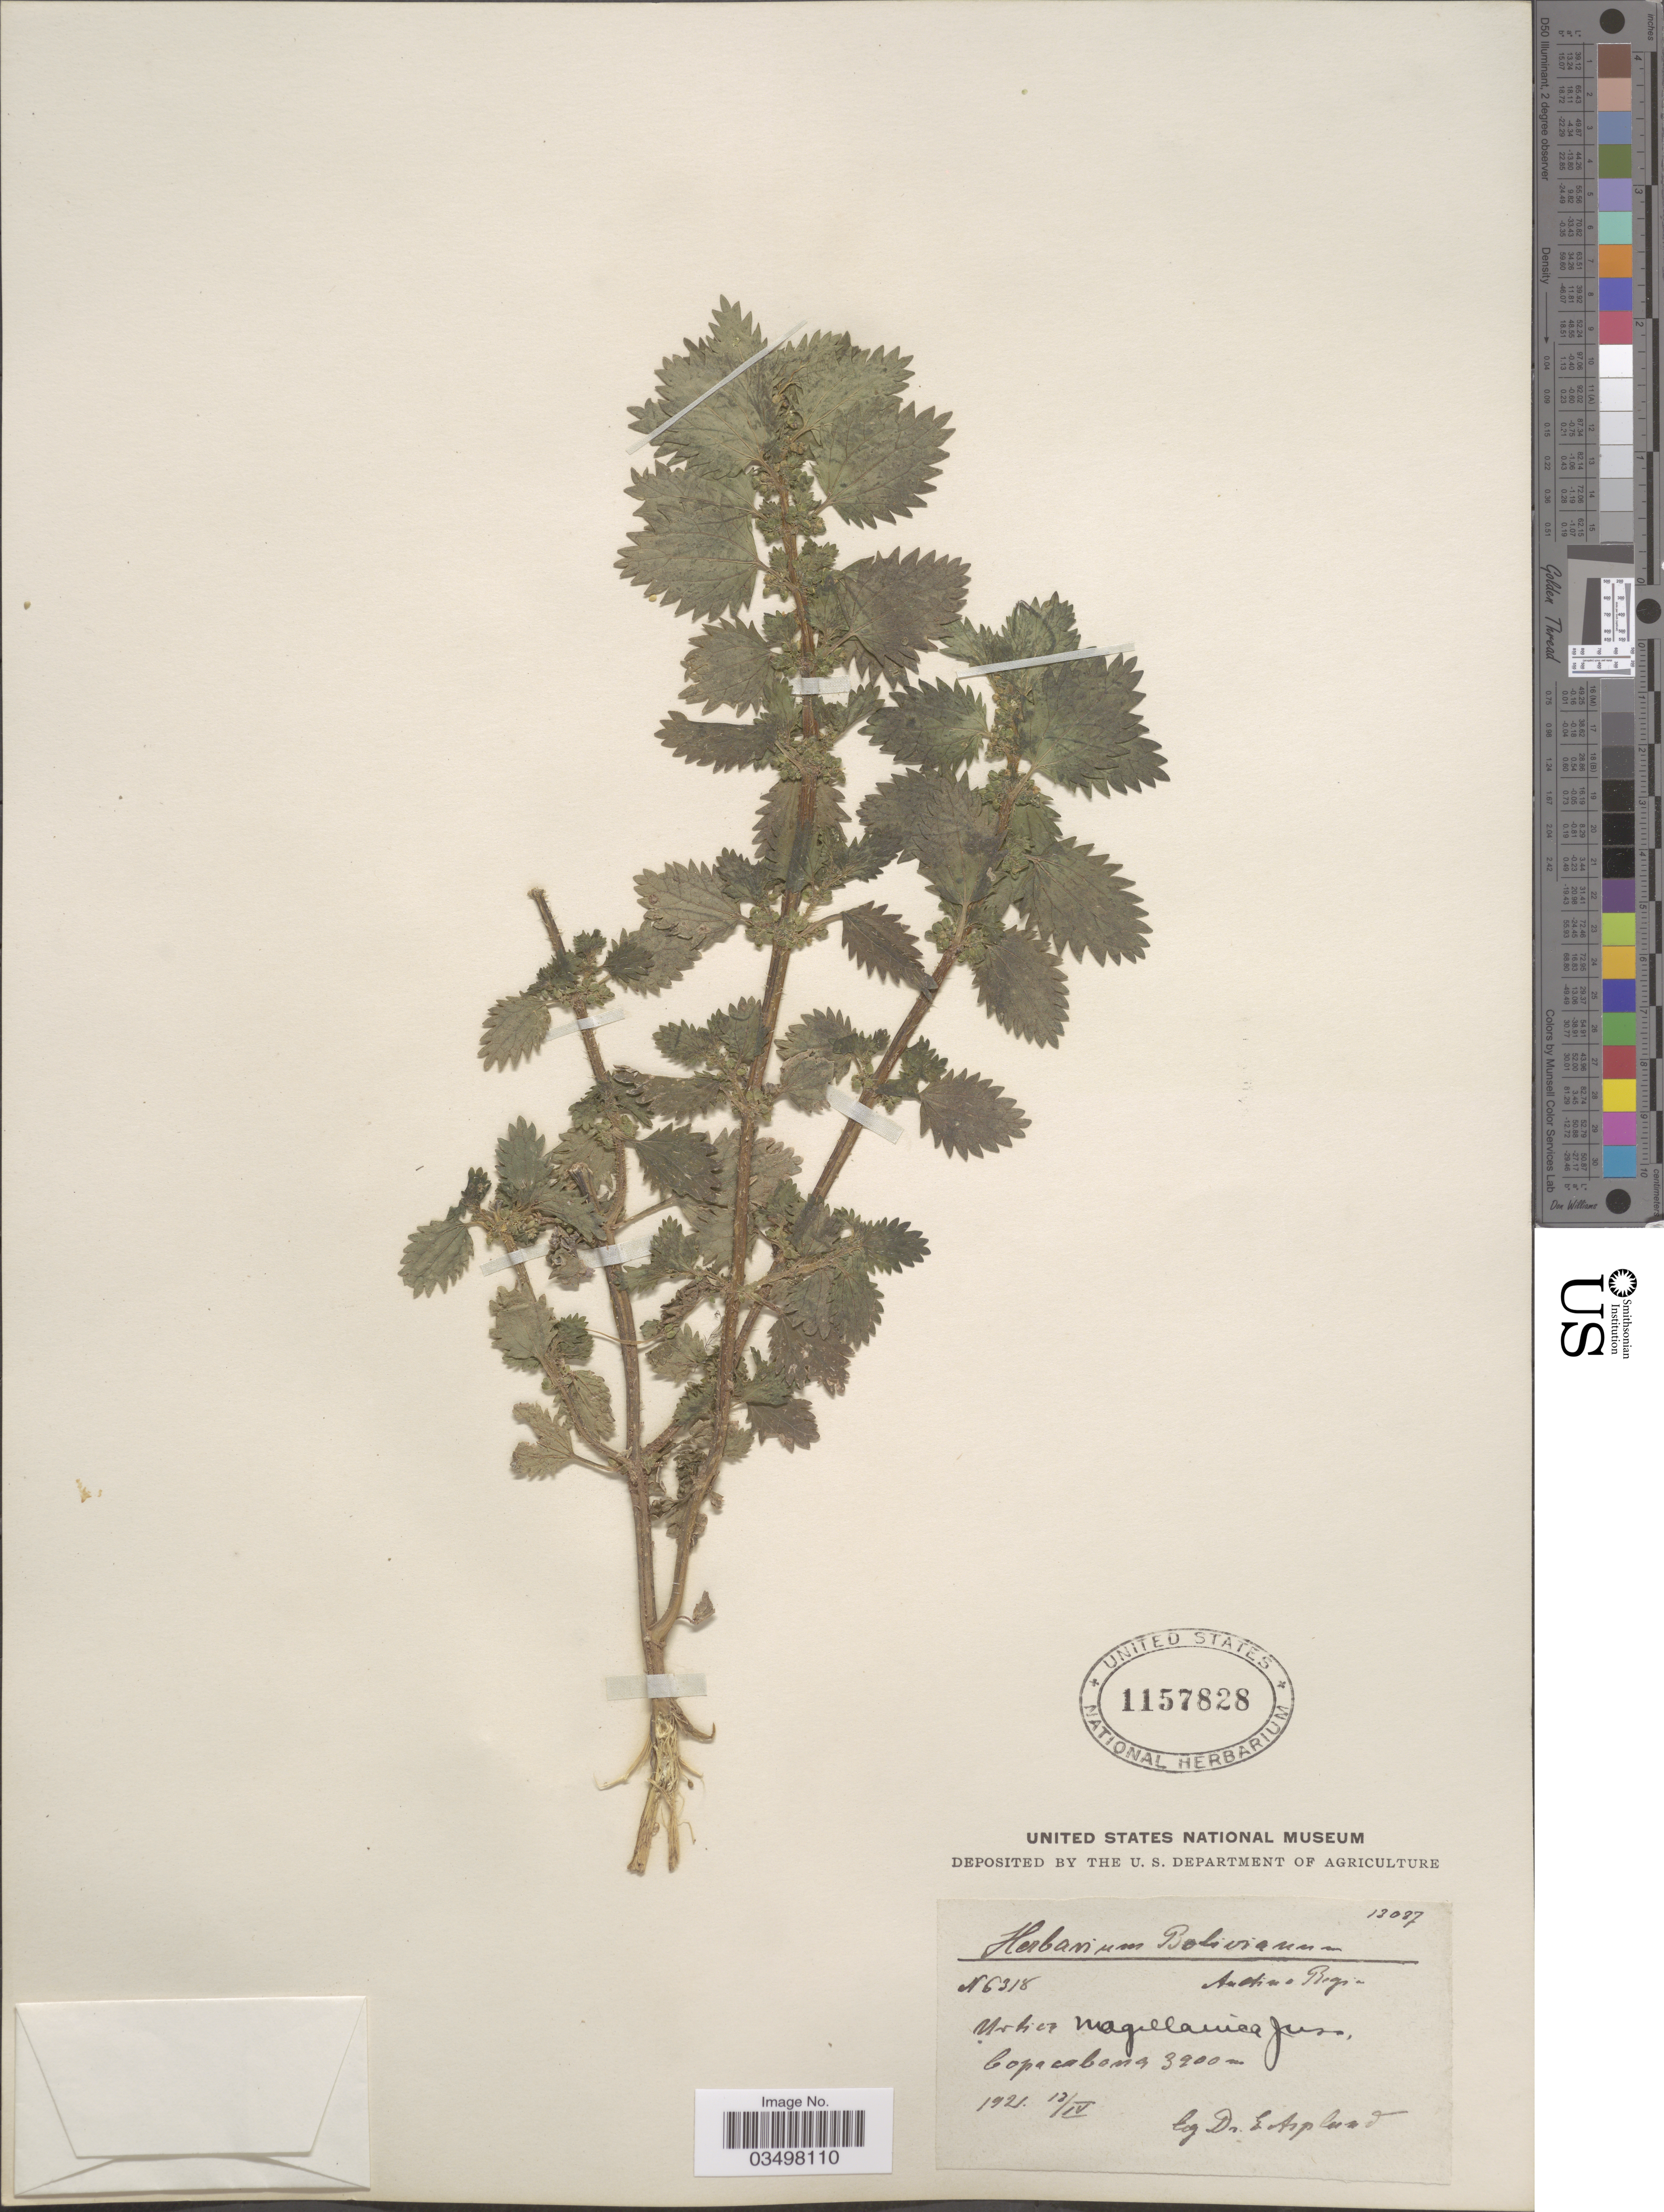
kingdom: Plantae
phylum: Tracheophyta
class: Magnoliopsida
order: Rosales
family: Urticaceae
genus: Urtica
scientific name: Urtica urens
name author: L.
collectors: E. Asplund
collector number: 6318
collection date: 1921-04-13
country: Bolivia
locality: Andine Region, Copacabana.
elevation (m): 3200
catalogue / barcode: US 1157828